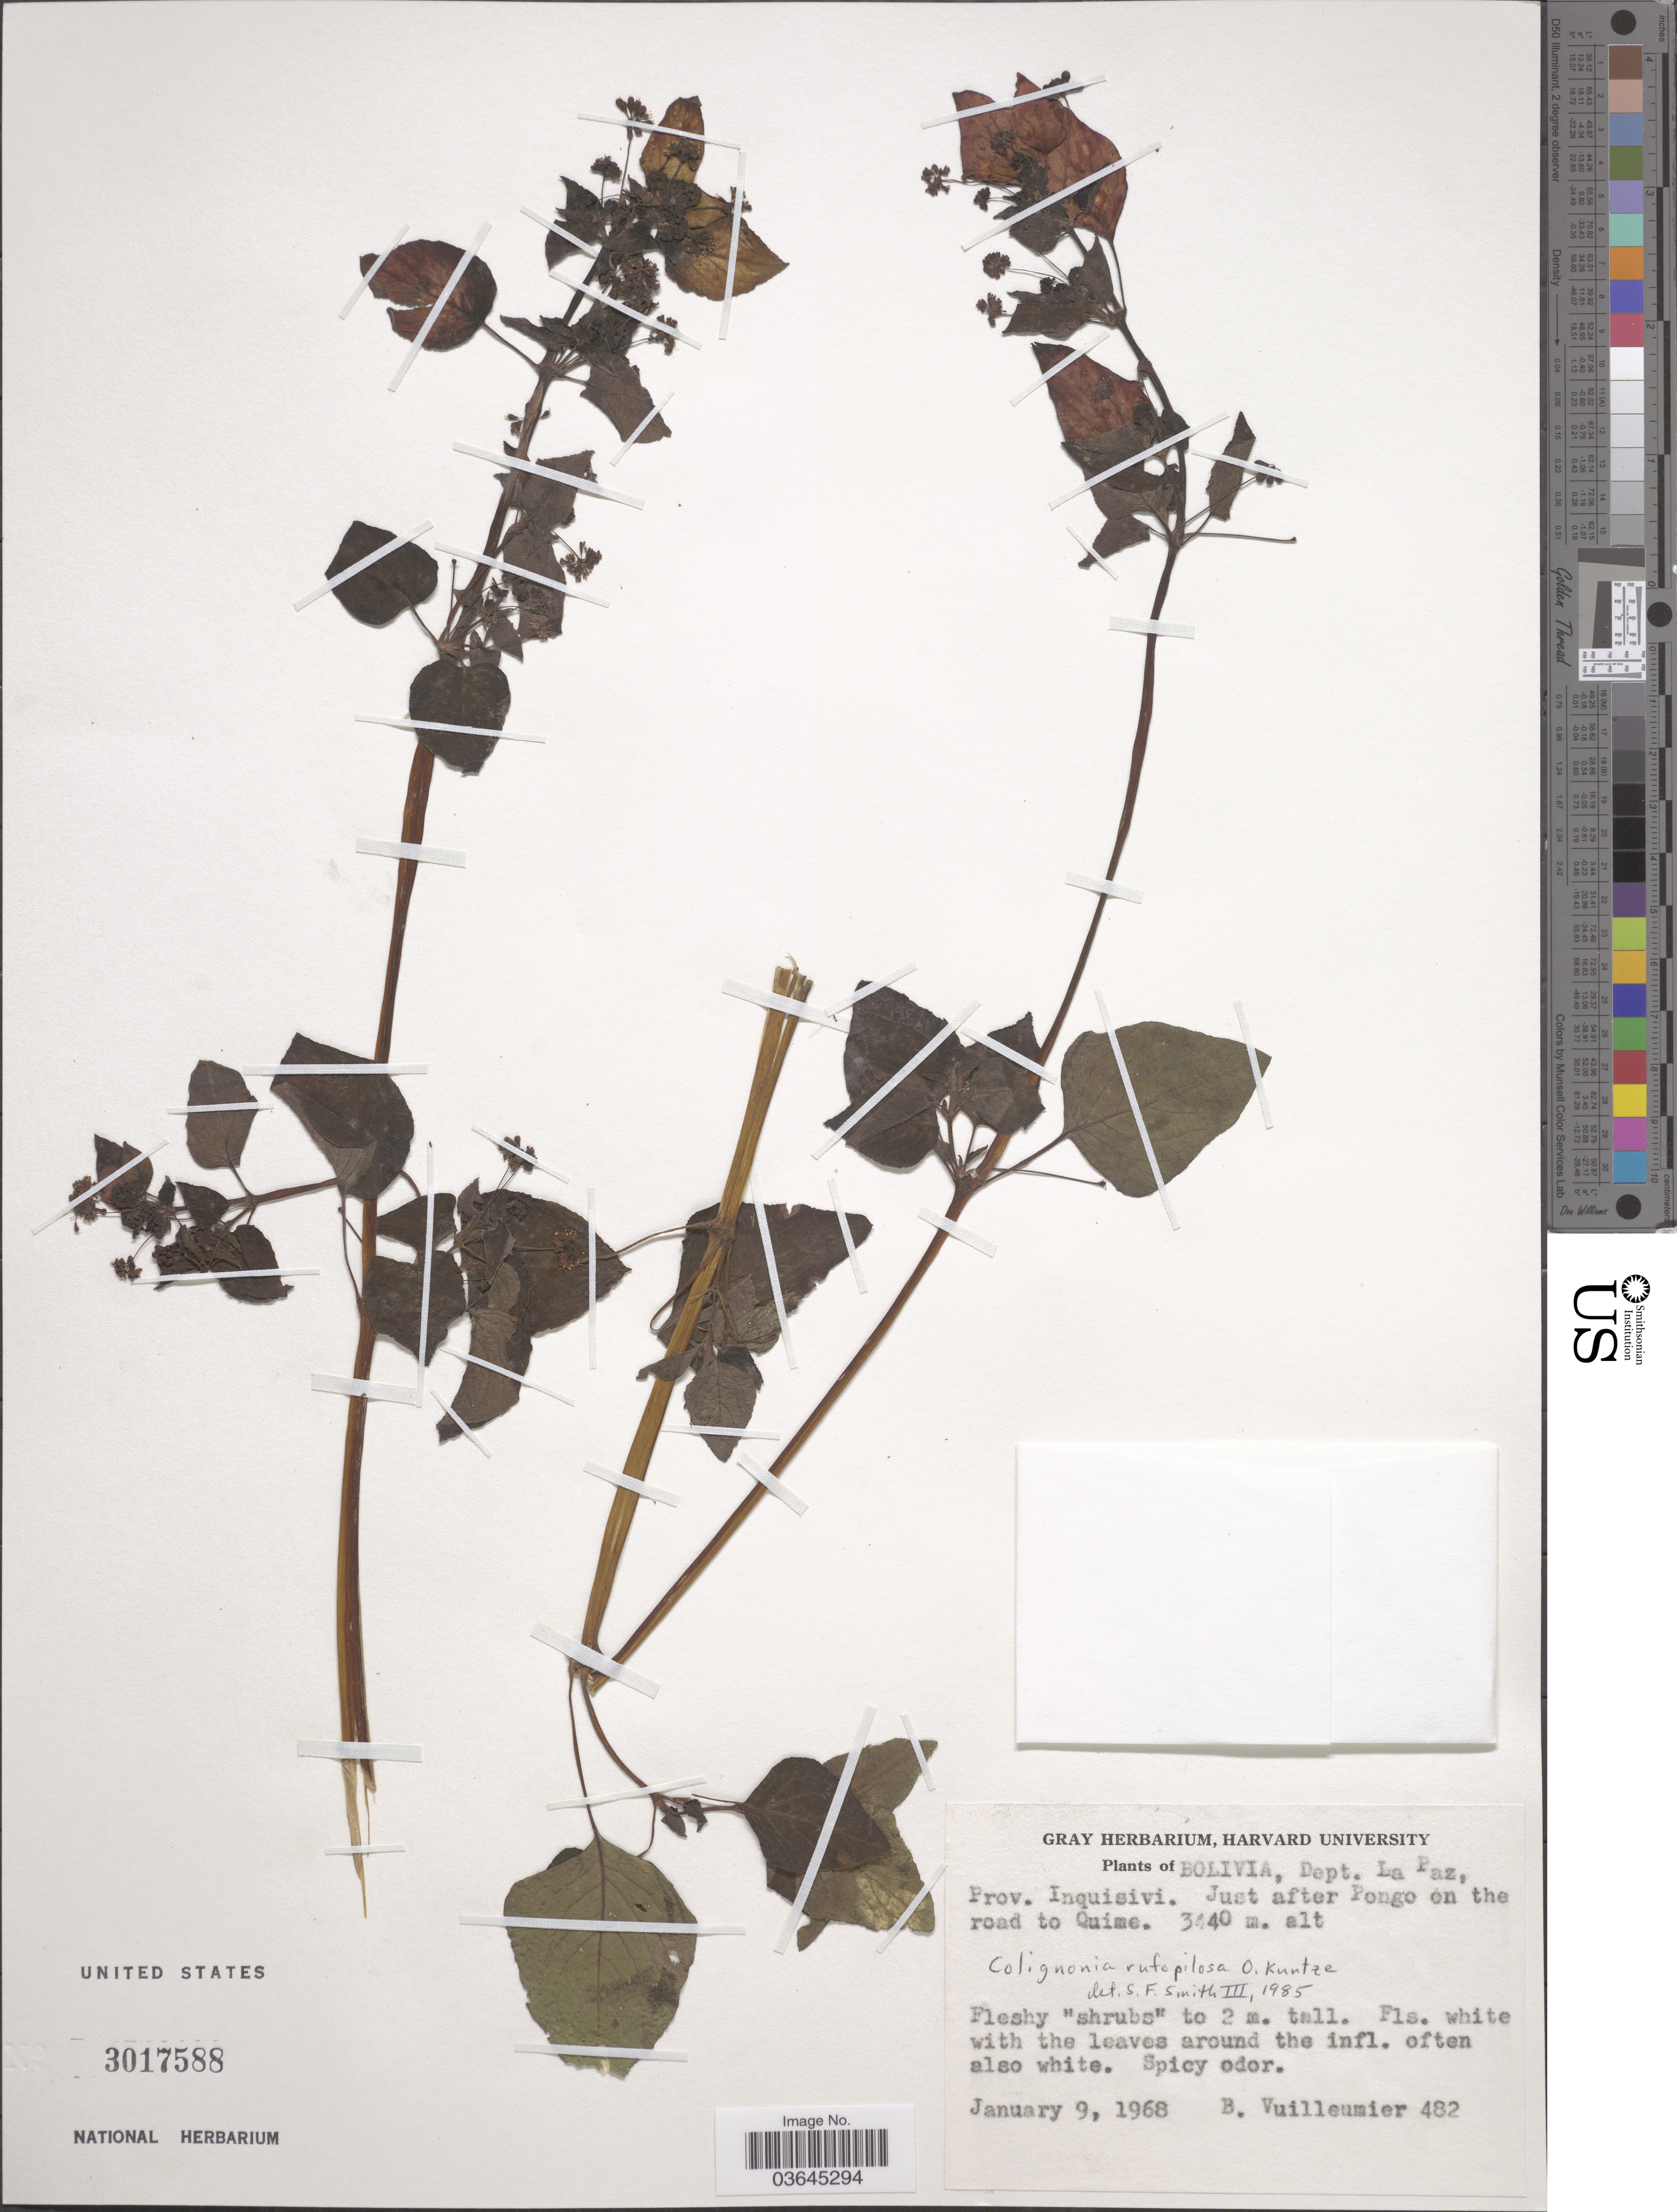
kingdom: Plantae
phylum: Tracheophyta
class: Magnoliopsida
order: Caryophyllales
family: Nyctaginaceae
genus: Colignonia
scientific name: Colignonia rufopilosa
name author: Kuntze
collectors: B. Vuilleumier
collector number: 482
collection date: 1968-01-09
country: Bolivia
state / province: La Paz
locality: Dept. La Paz, Prov. Inquisivi. Just after Pongo on the road to Quime.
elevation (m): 3440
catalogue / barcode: US 3017588